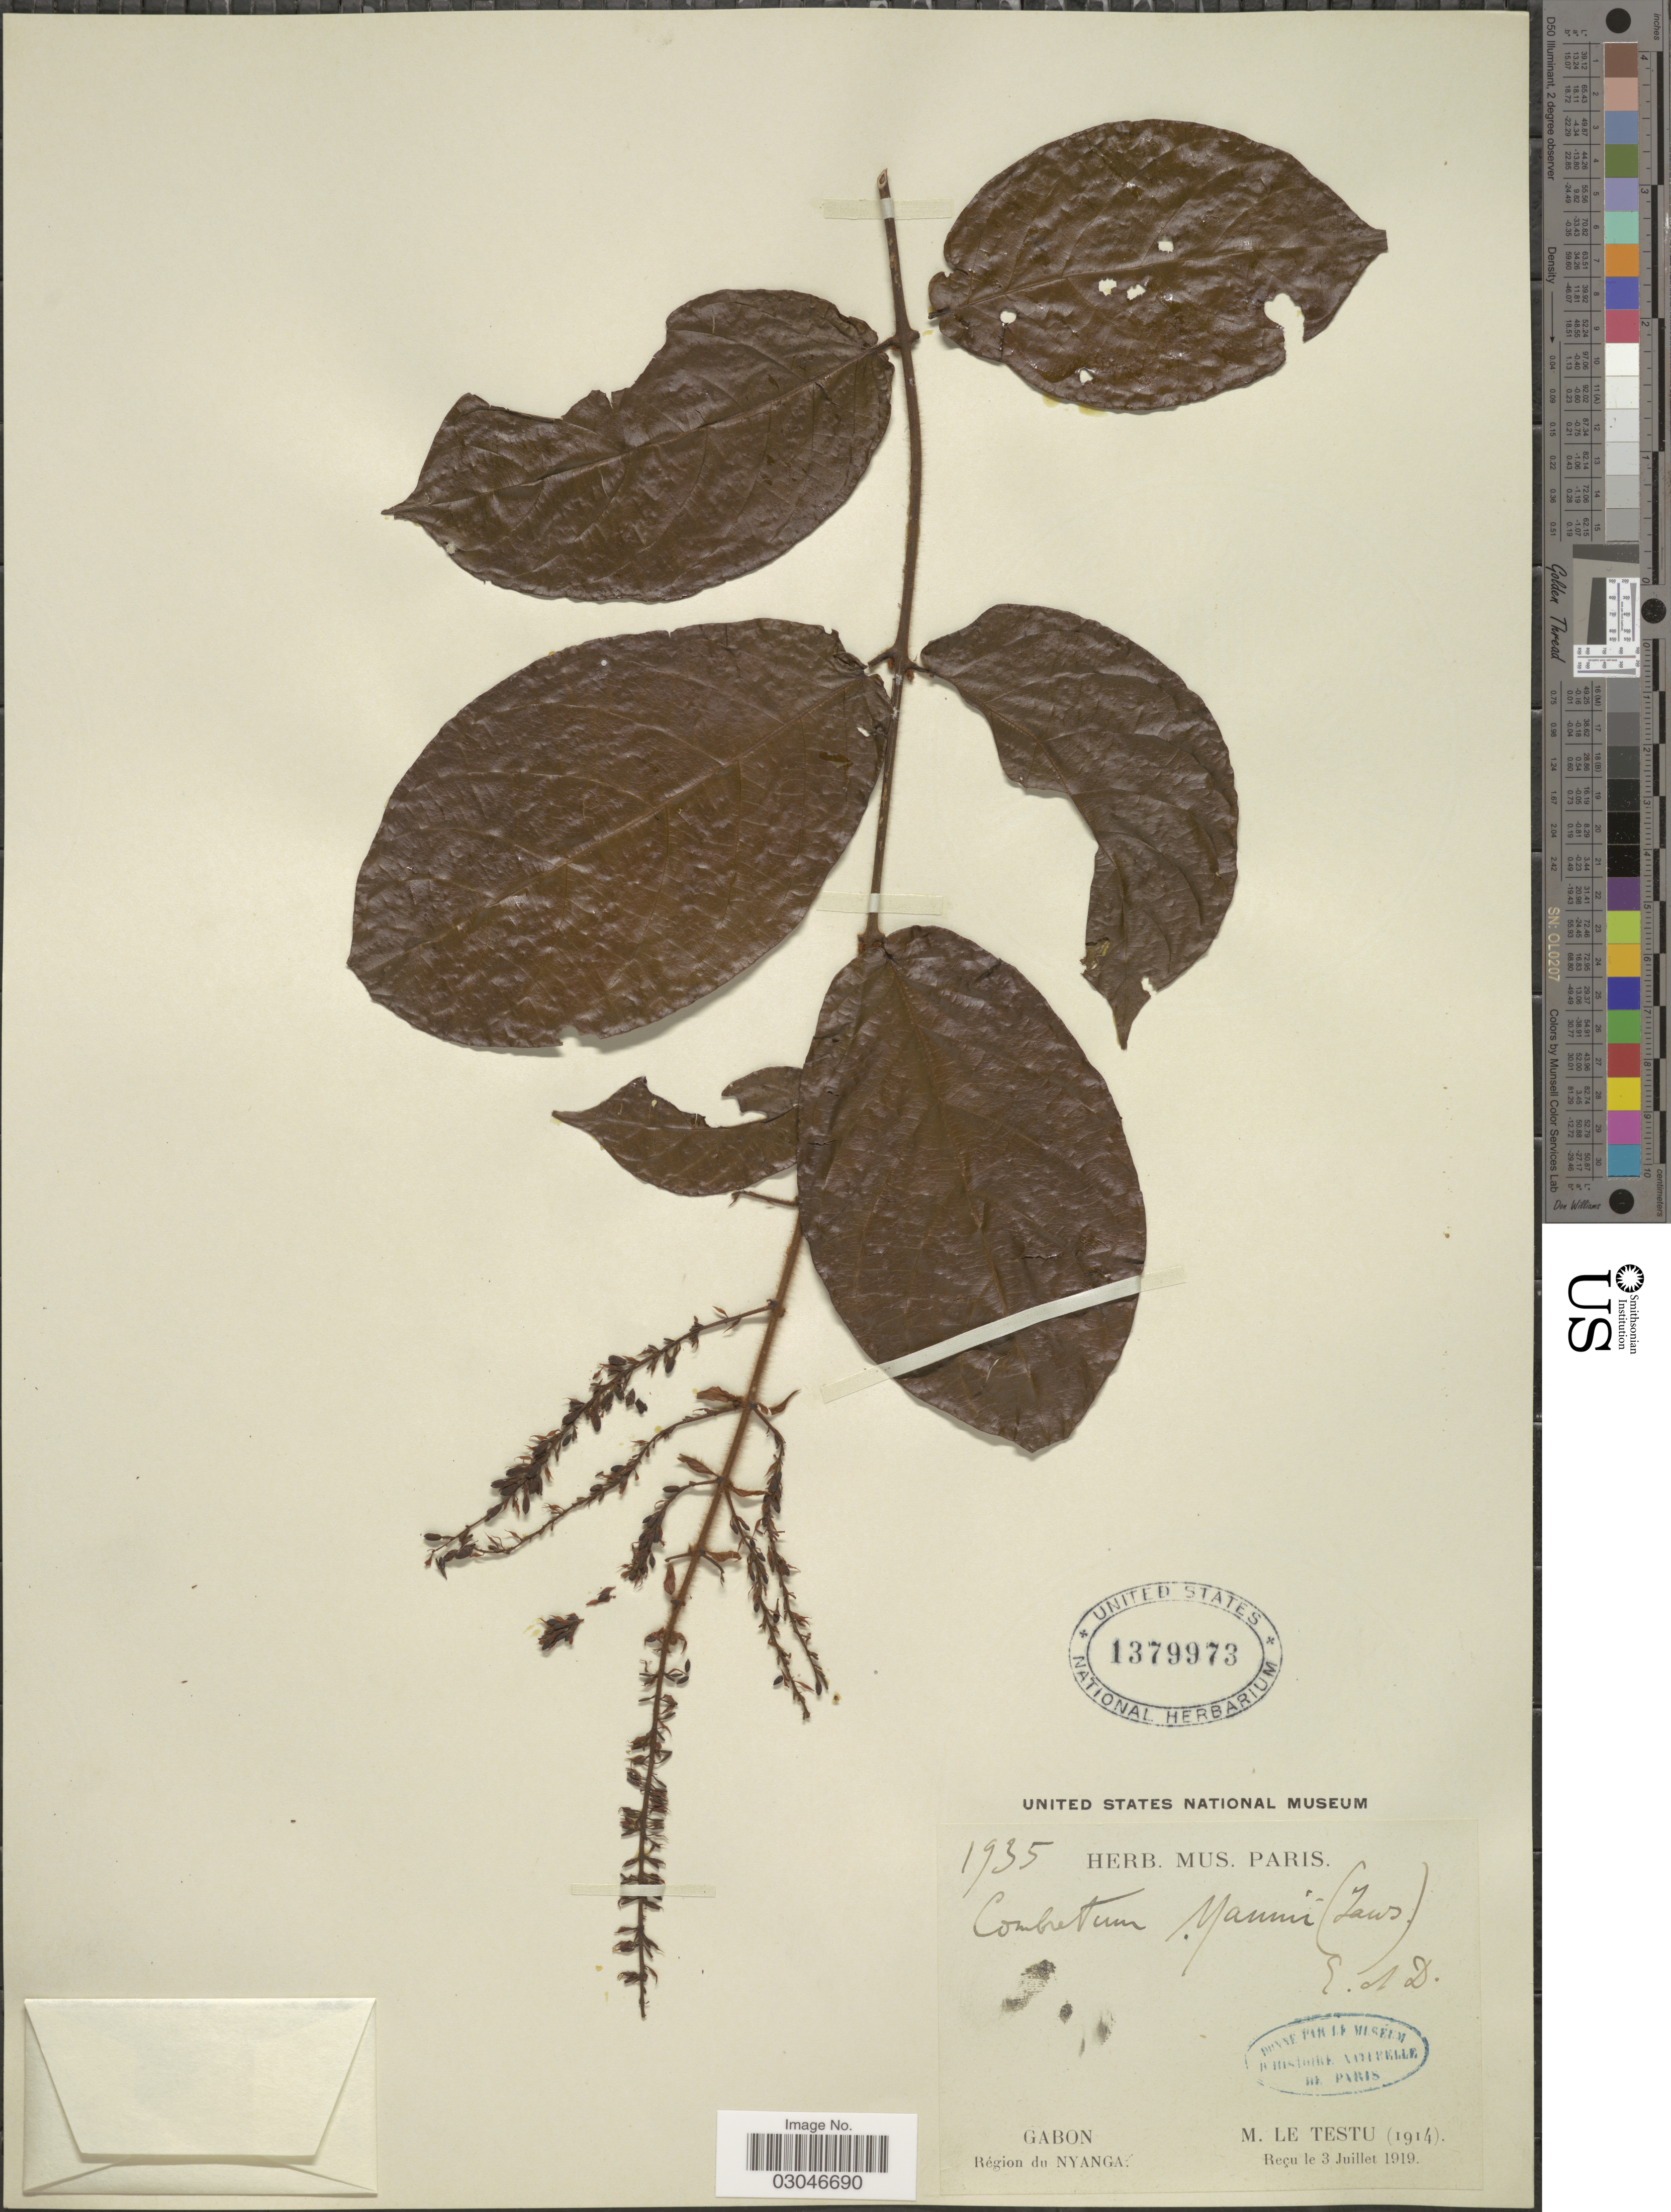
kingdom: Plantae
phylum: Tracheophyta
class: Magnoliopsida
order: Myrtales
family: Combretaceae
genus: Combretum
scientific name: Combretum mannii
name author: C. Lawson ex Engl. & Diels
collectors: G. Le Testu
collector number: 1935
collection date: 1914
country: Gabon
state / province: Nyanga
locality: Région du Nyanga.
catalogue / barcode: US 1379973